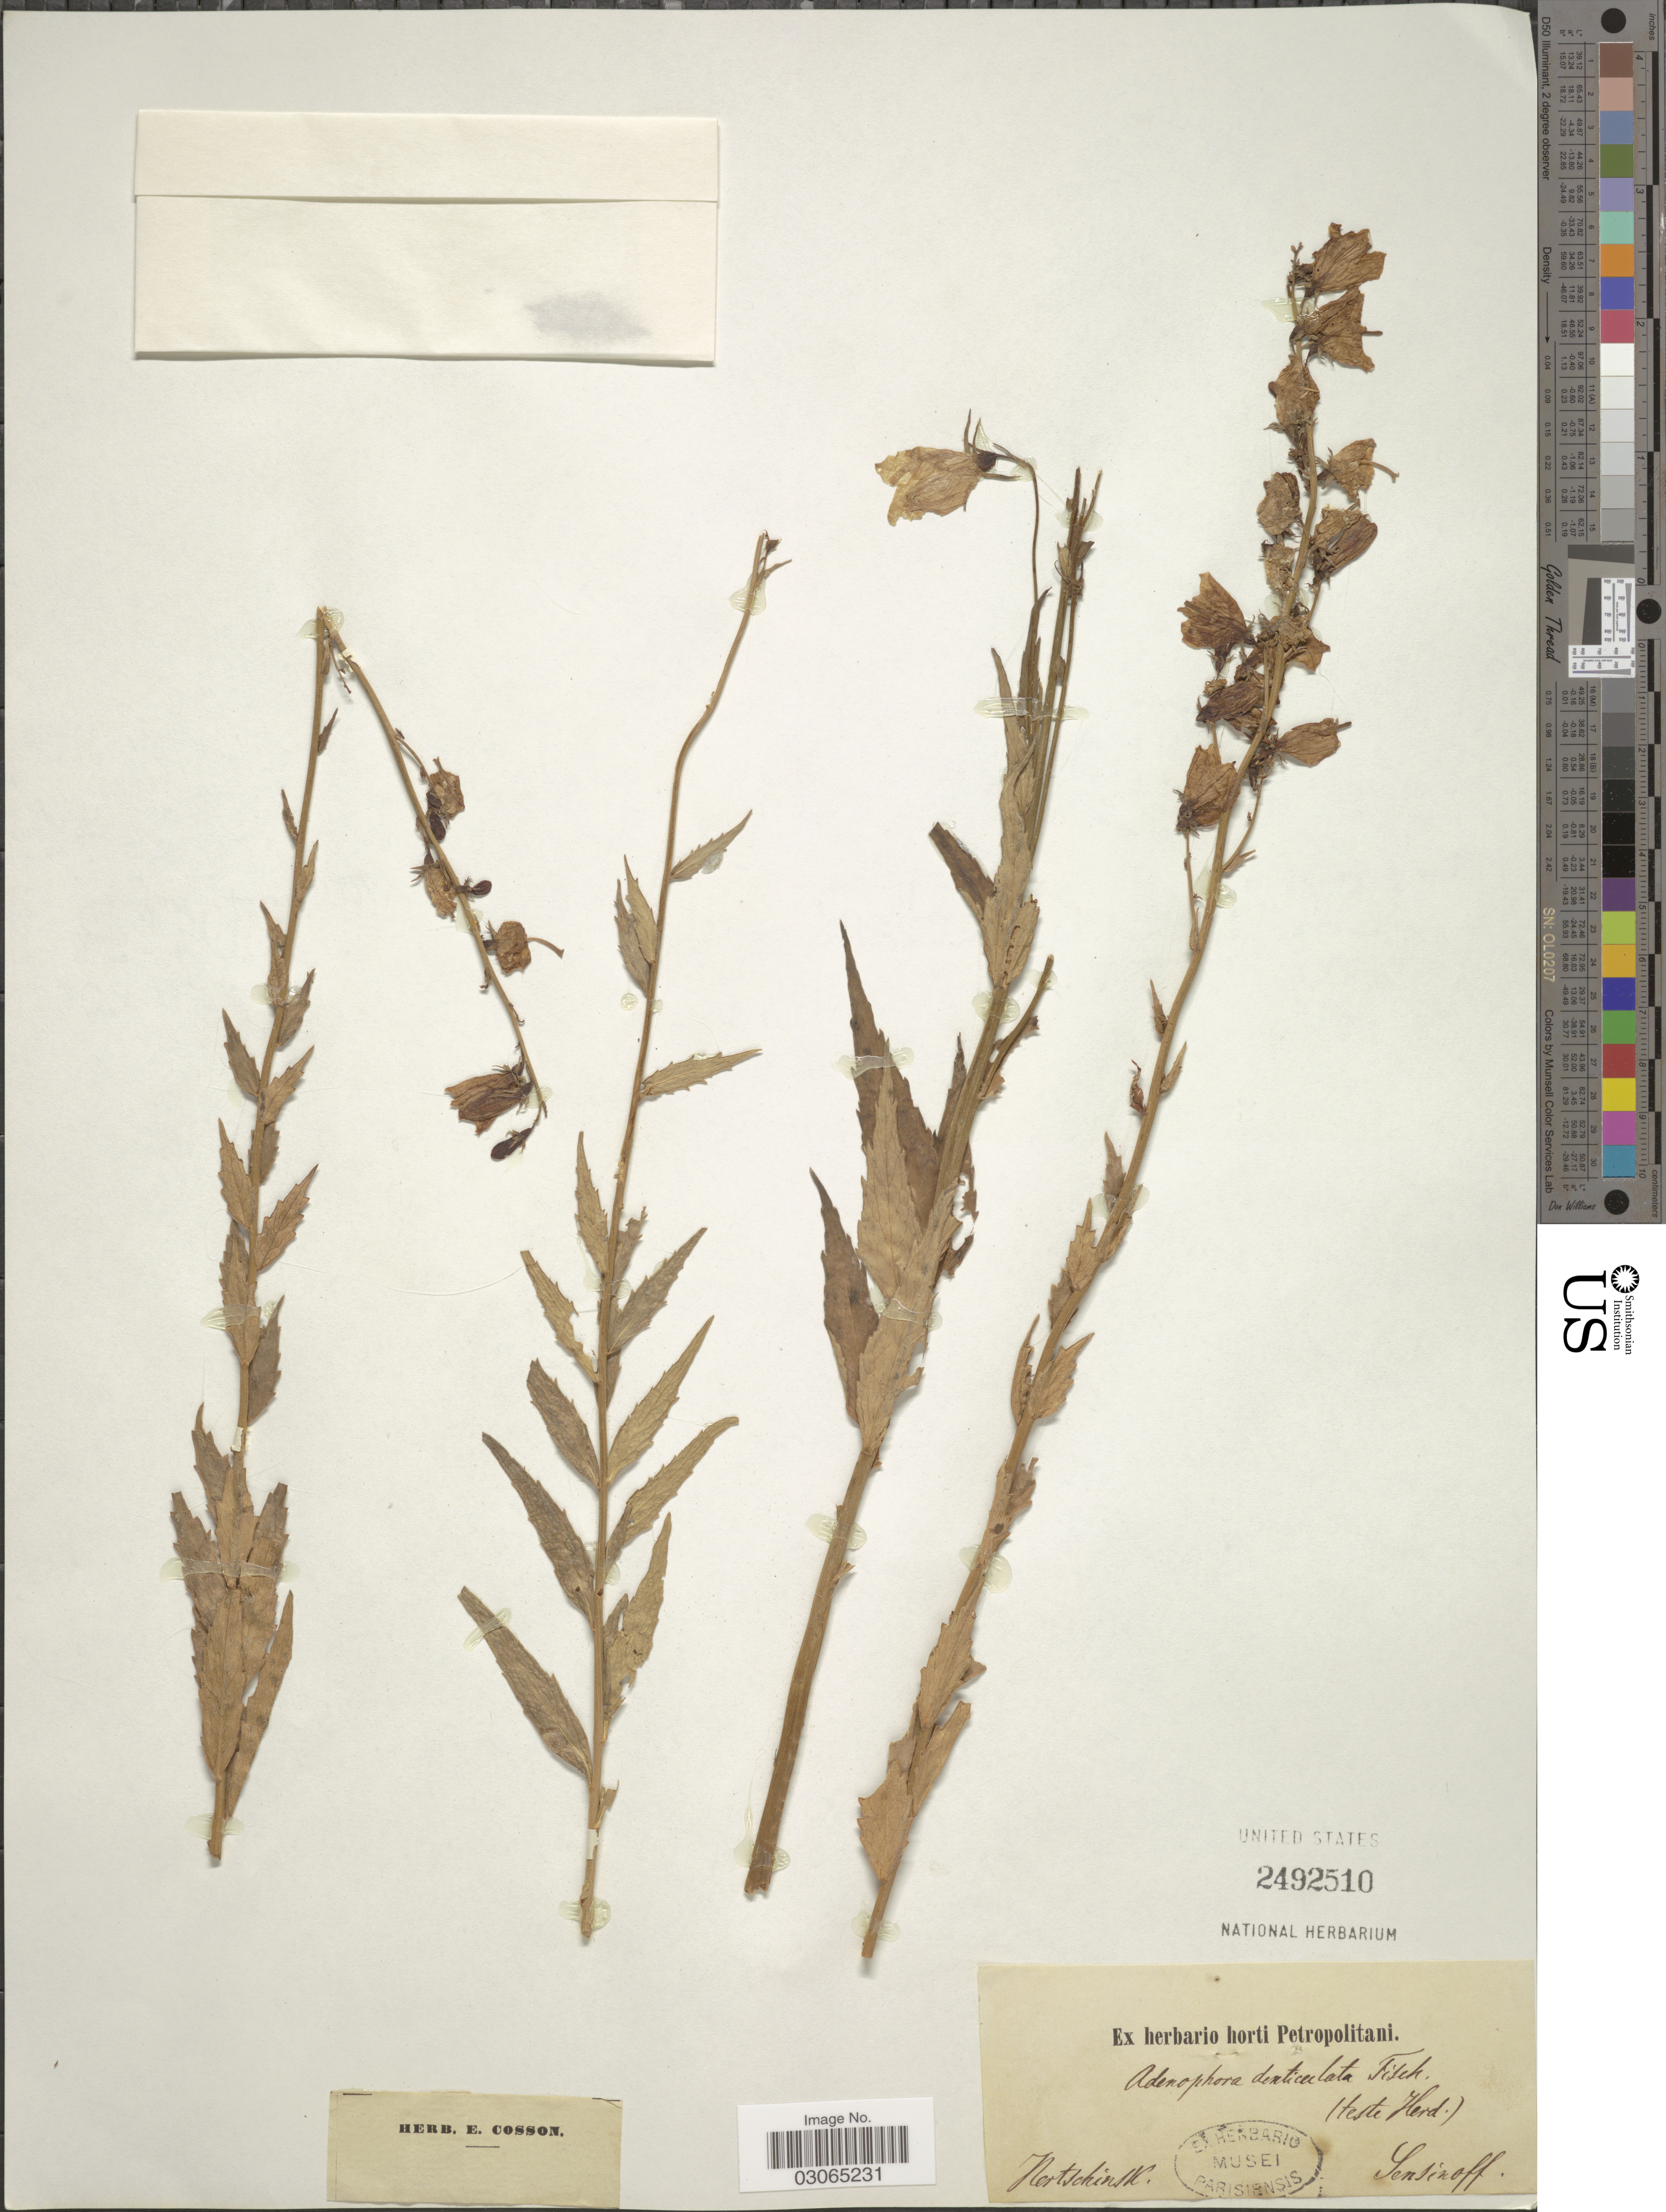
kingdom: Plantae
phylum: Tracheophyta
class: Magnoliopsida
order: Asterales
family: Campanulaceae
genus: Adenophora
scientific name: Adenophora denticulata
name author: Fisch.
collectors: Sensinoff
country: Russian Federation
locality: Nertschinsk.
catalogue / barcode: US 2492510